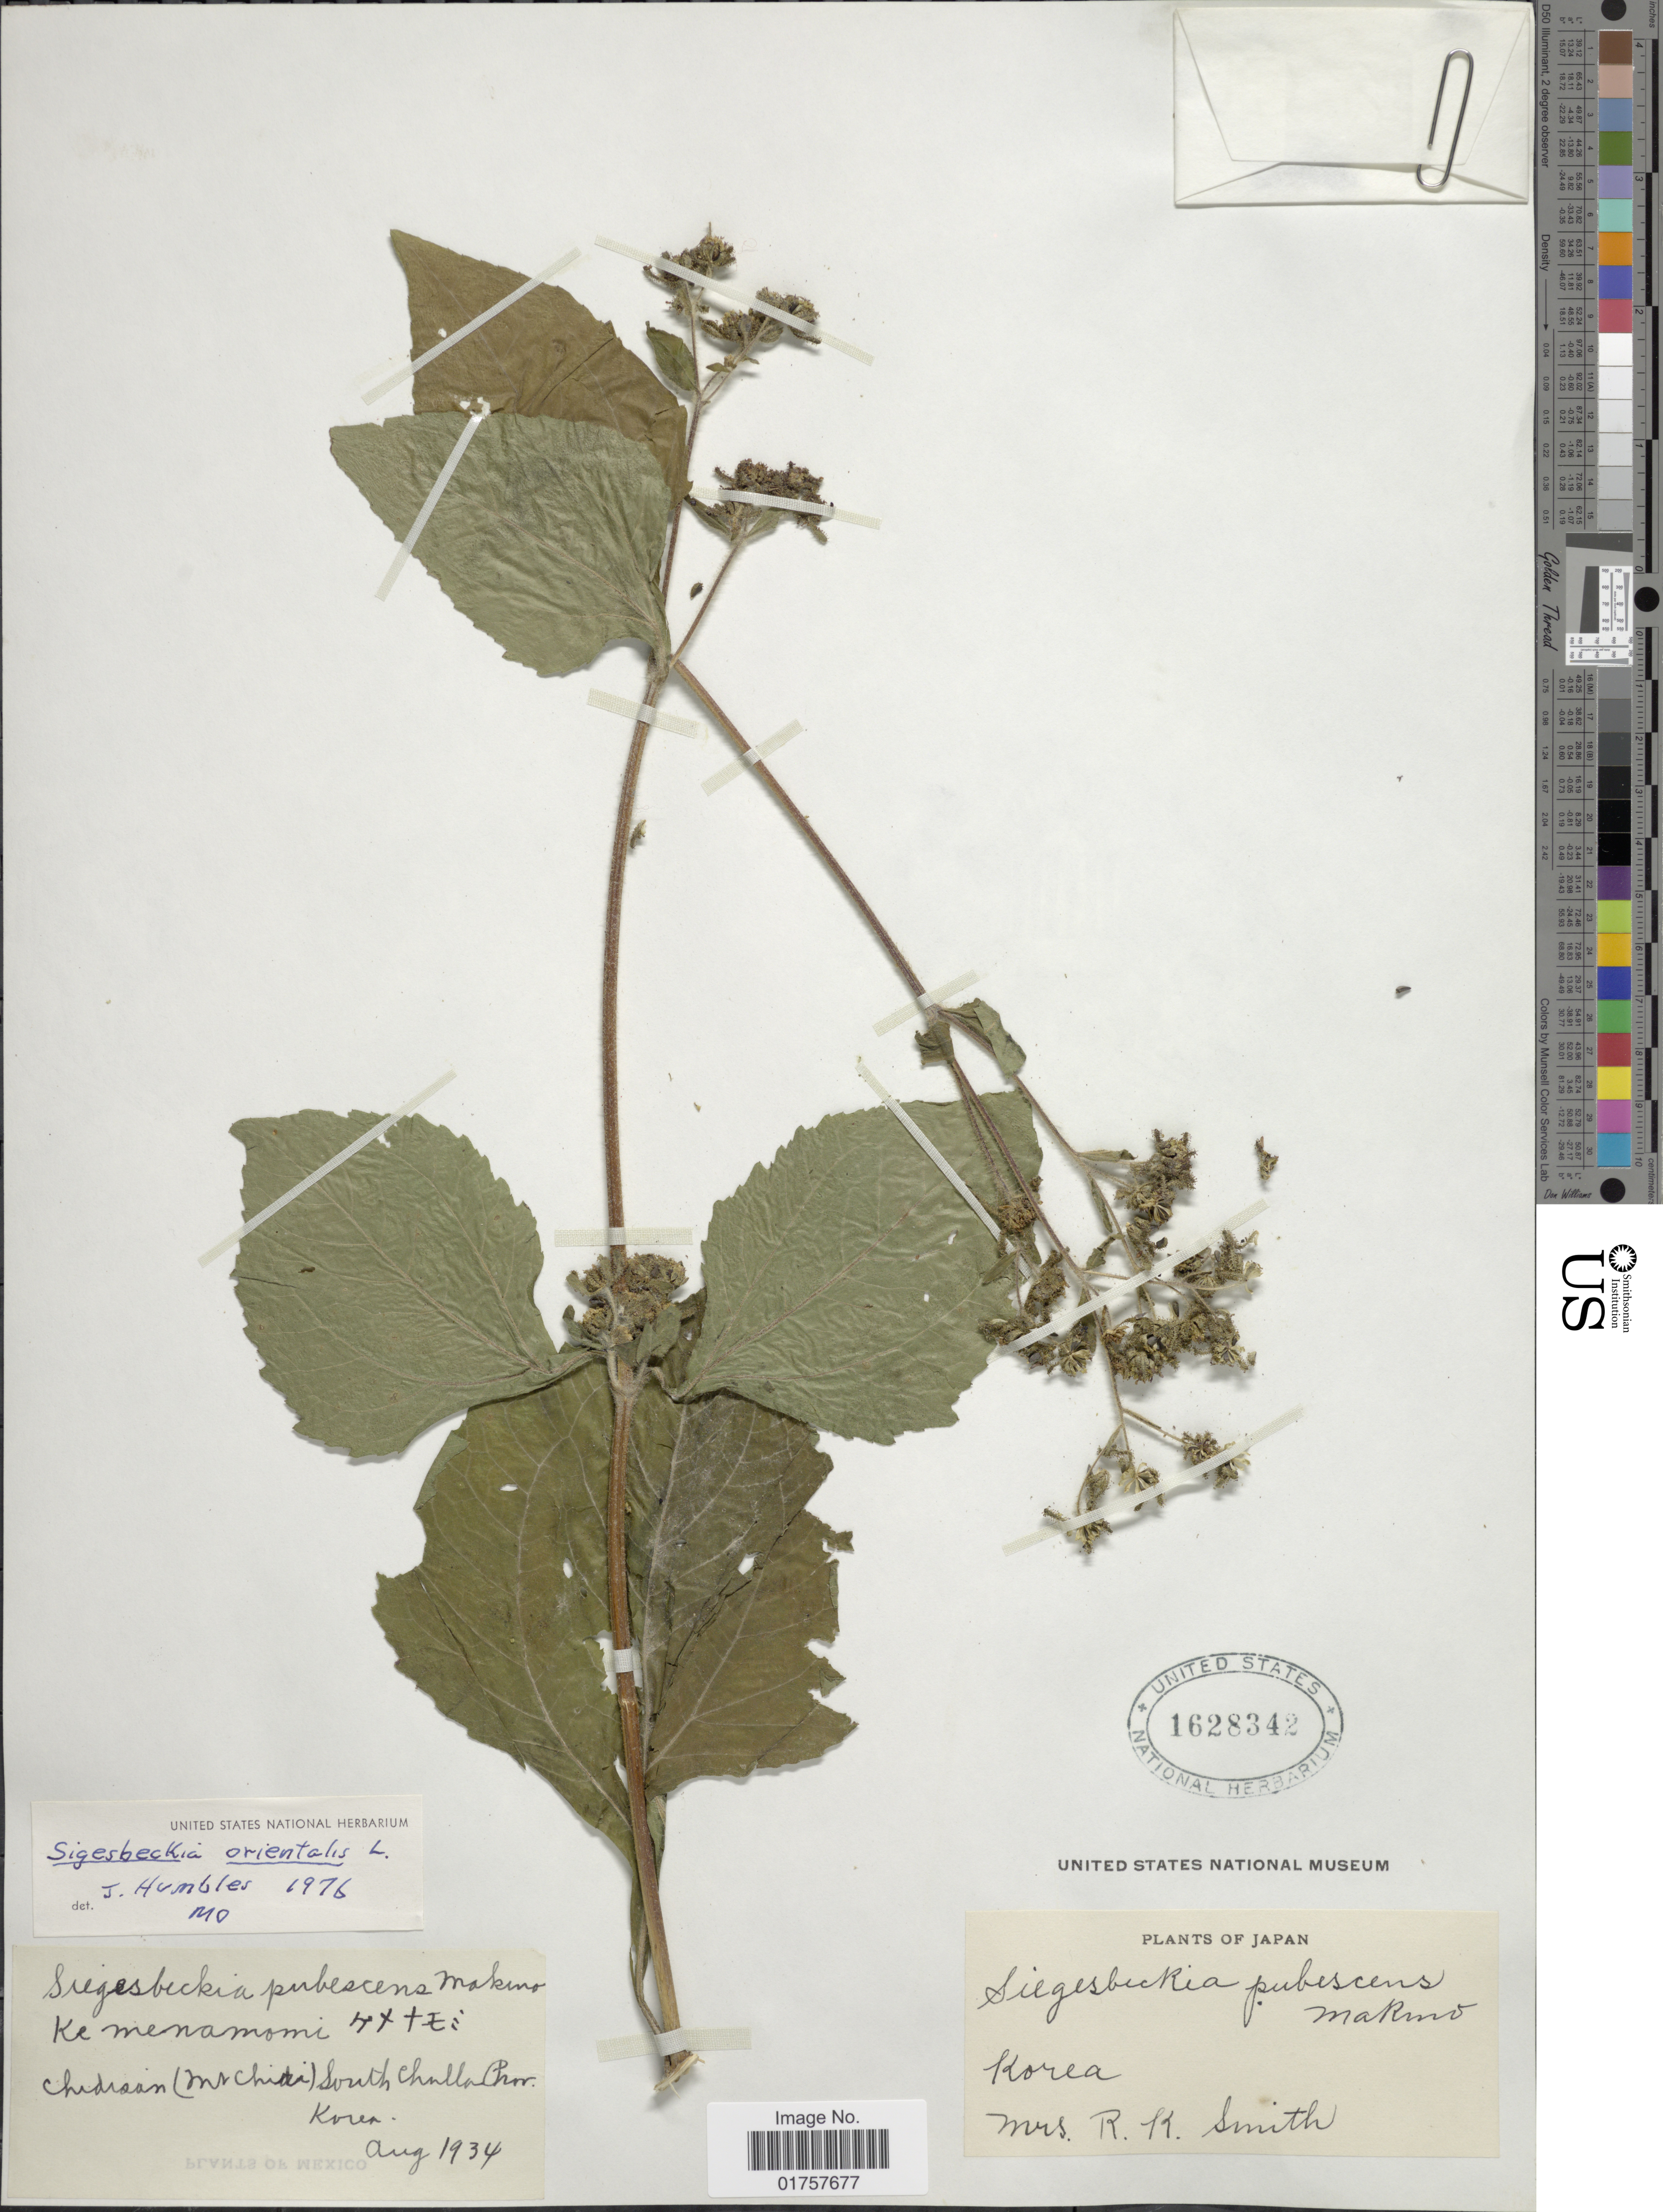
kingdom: Plantae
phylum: Tracheophyta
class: Magnoliopsida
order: Asterales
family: Asteraceae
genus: Sigesbeckia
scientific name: Sigesbeckia orientalis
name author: L.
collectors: R. Smith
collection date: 1934-08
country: South Korea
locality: Chedisan (mt Chidi) south Chulla Prov. Korea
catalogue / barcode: US 1628342